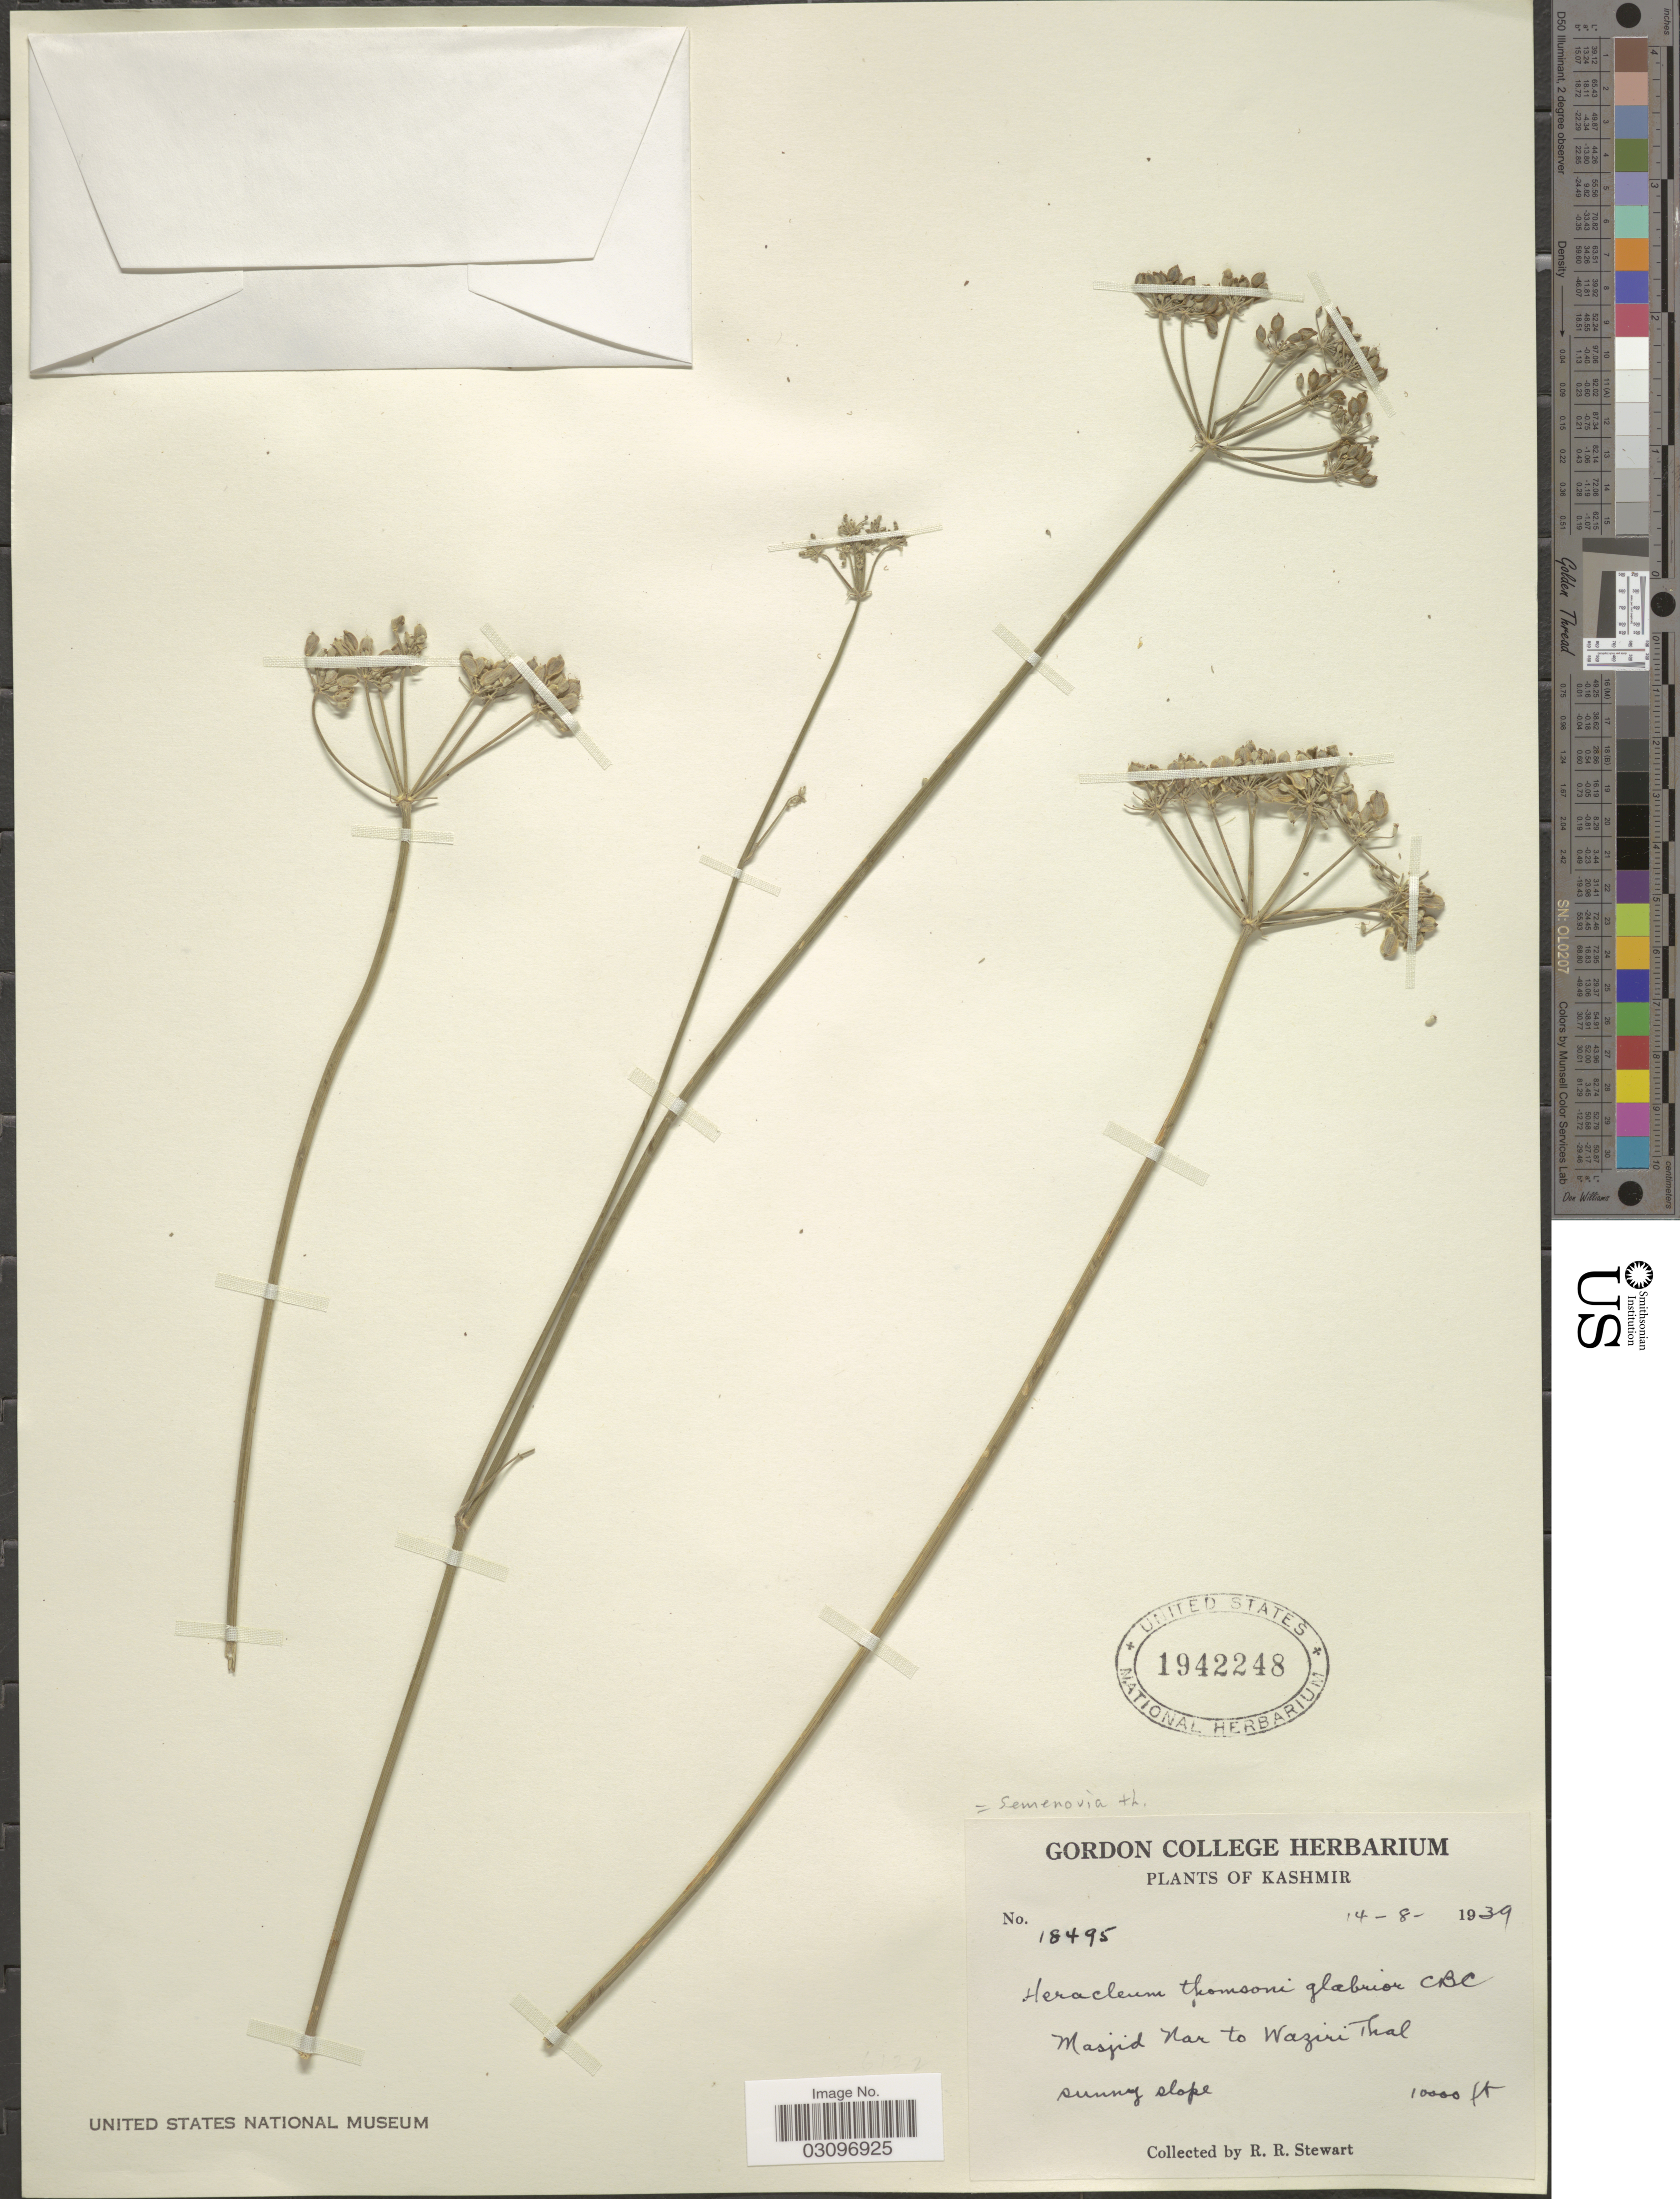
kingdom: Plantae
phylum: Tracheophyta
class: Magnoliopsida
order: Apiales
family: Apiaceae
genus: Semenovia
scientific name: Semenovia thomsonii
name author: (C.B. Clarke) Manden.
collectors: R. Stewart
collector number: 18495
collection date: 1939-08-14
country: India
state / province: Jammu and Kashmir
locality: Kashmir. Masjid Nar to Waziri Thal.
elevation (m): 3048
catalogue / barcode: US 1942248